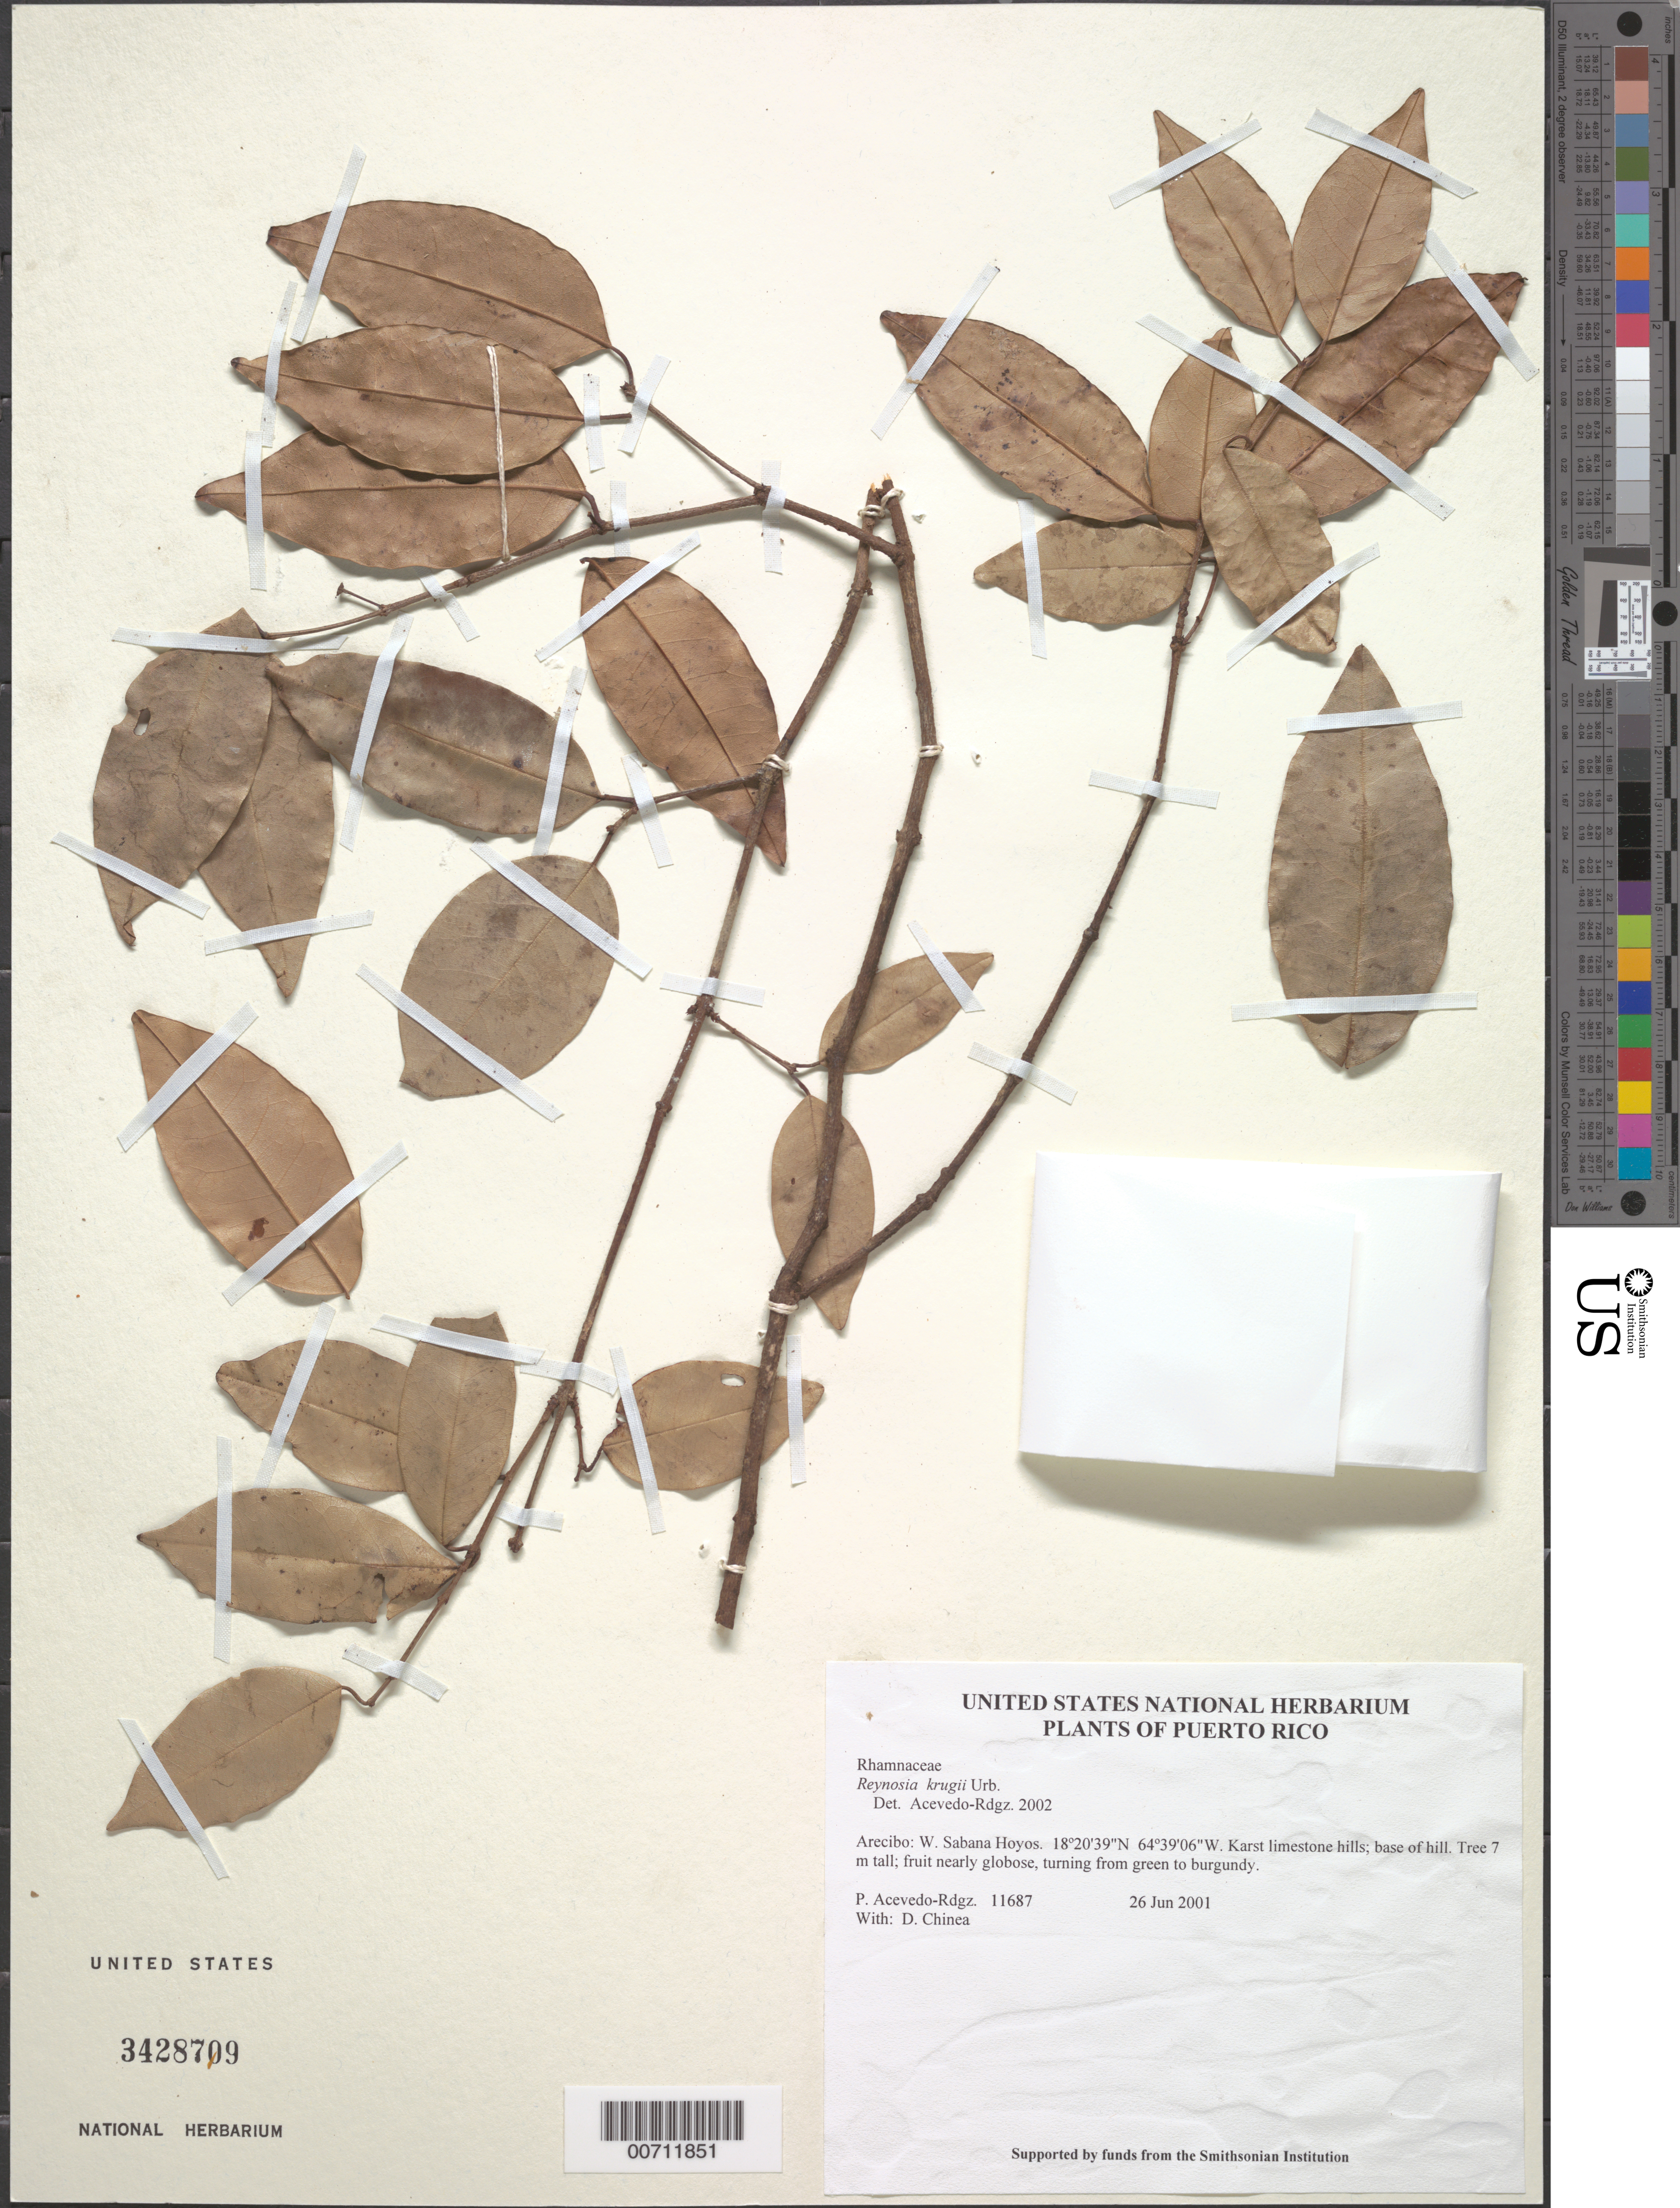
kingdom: Plantae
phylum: Tracheophyta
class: Magnoliopsida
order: Rosales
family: Rhamnaceae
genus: Reynosia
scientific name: Reynosia krugii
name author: Urb.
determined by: Acevedo-Rodríguez, P., (BOT), Smithsonian Institution - National Museum of Natural History (UNITED STATES)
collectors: P. Acevedo-Rodr. & D. Chinea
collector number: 11687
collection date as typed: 26 Jun 2001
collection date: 2001-06-26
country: Puerto Rico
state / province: Arecibo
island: Puerto Rico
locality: Arecibo: W. Sabana Hoyos.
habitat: Karst limestone hills; base of hill.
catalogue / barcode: US 3428709